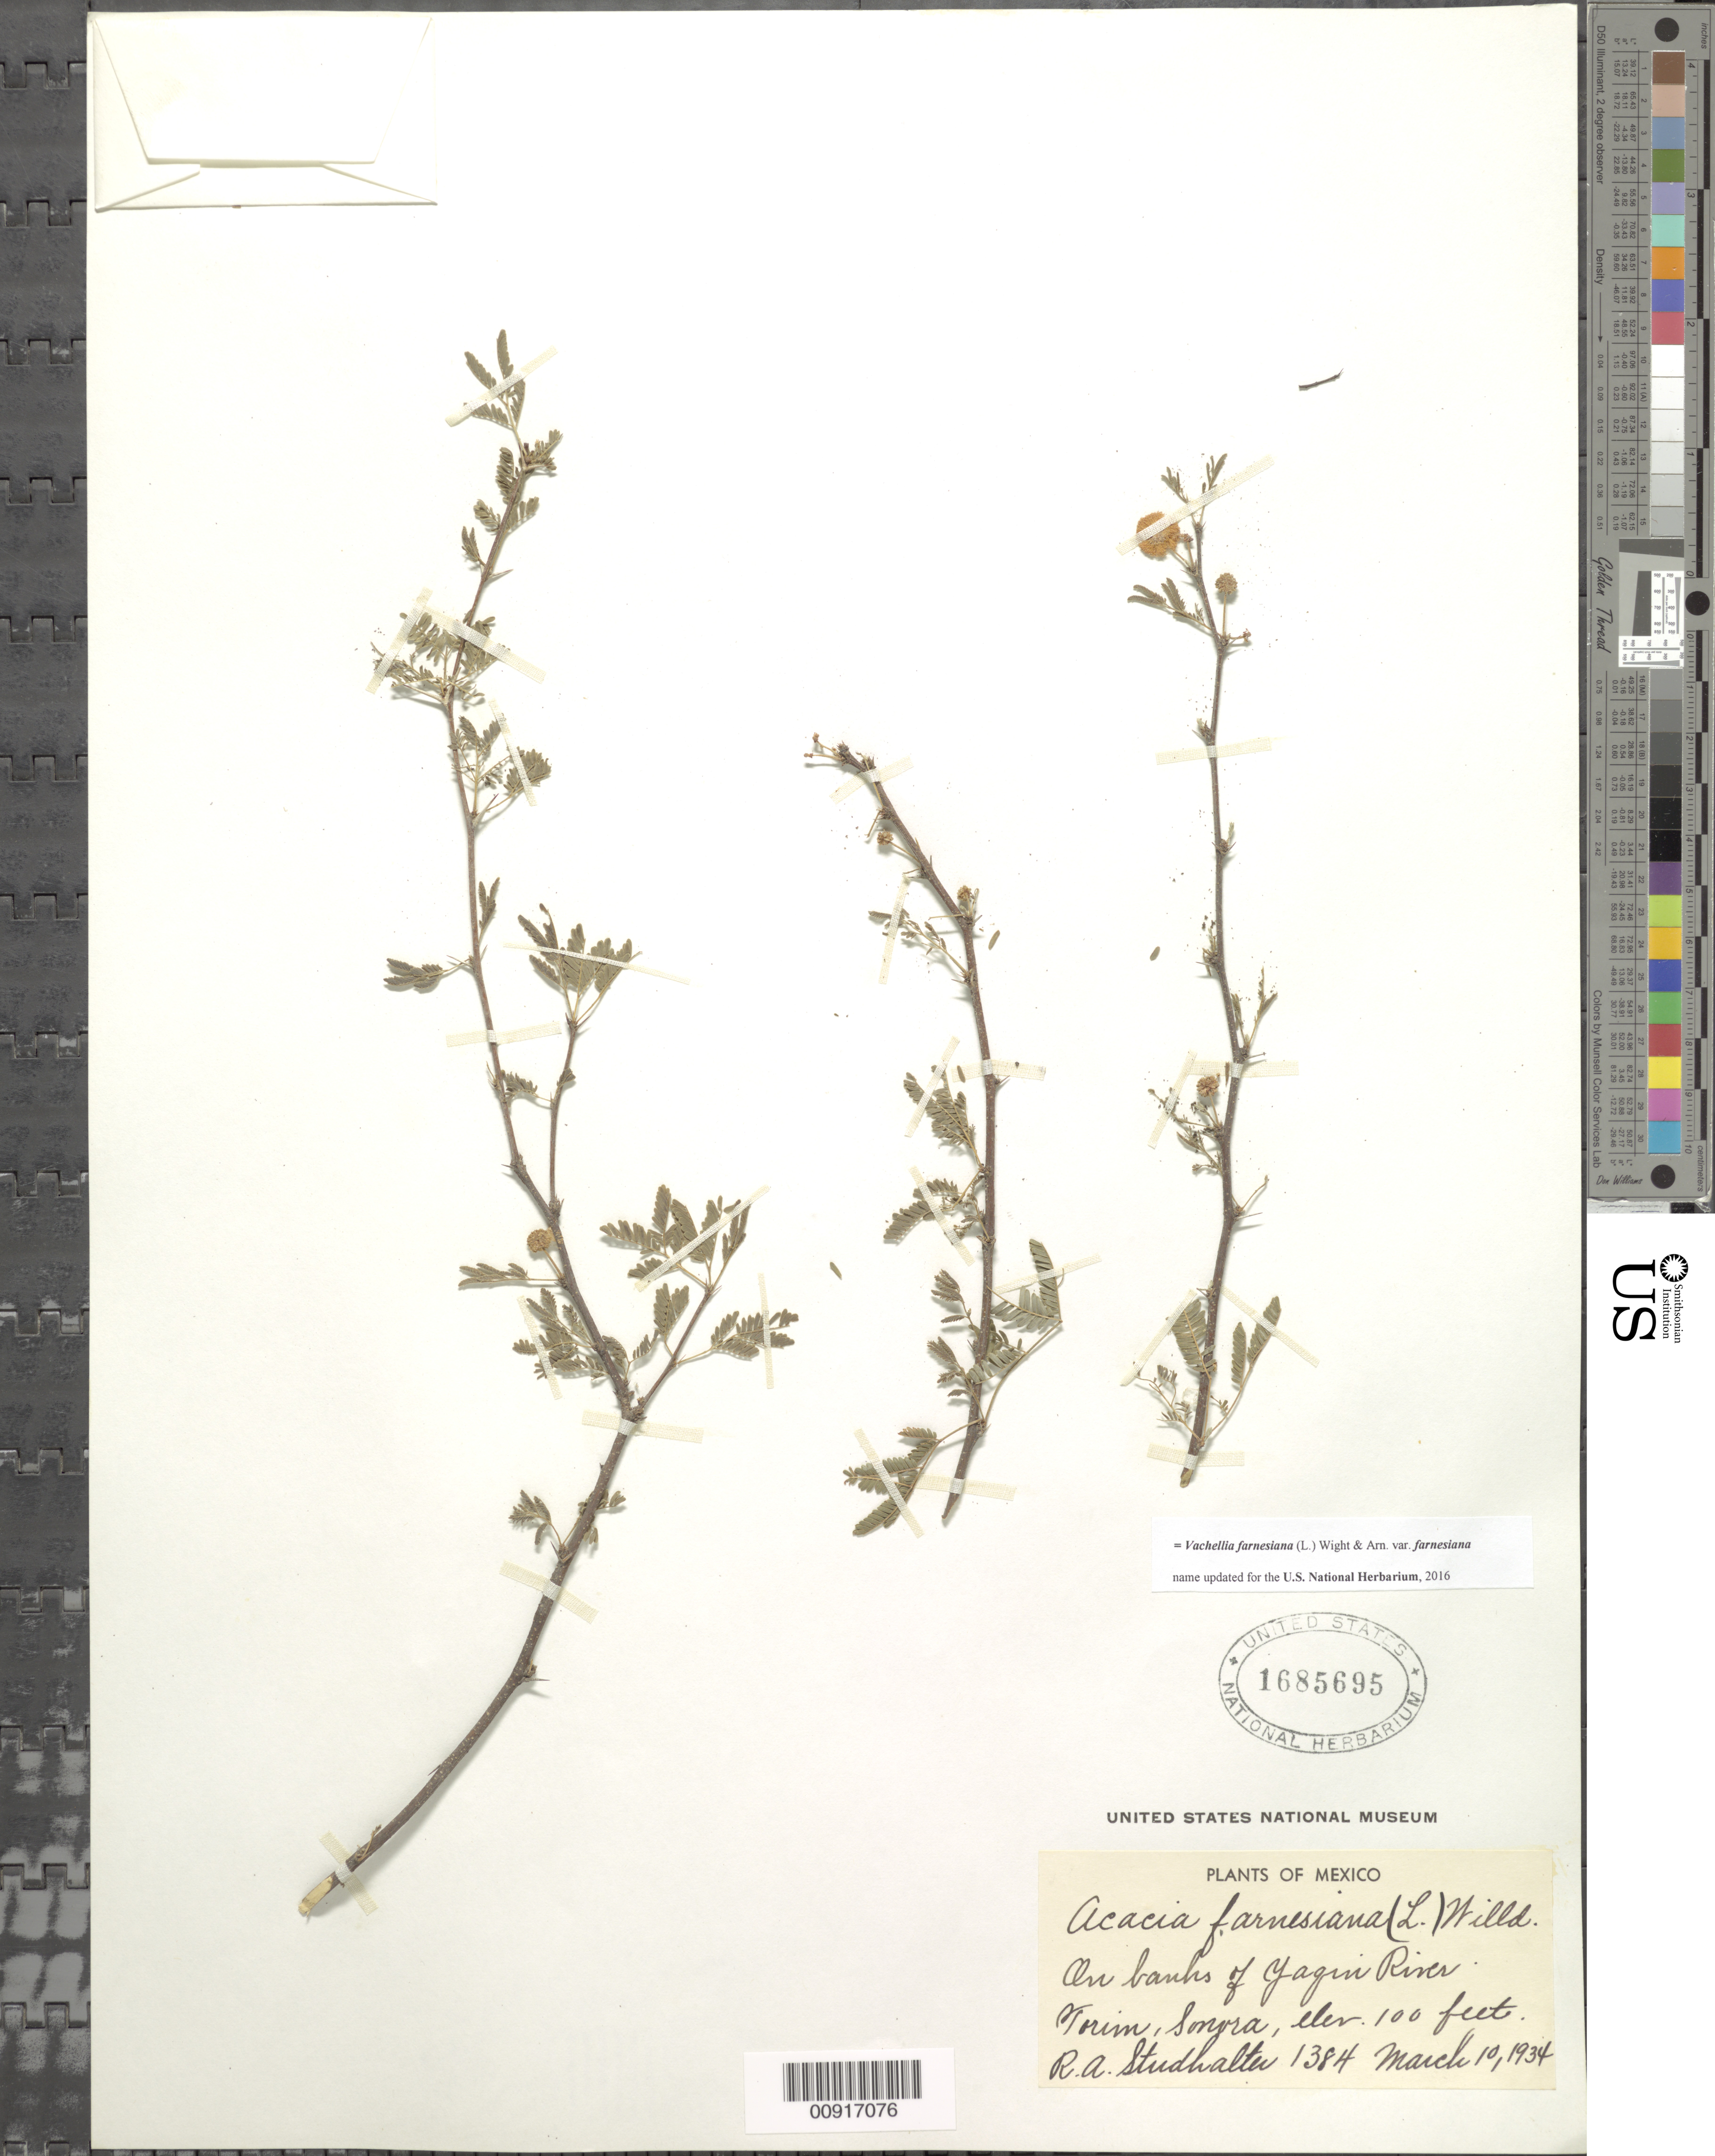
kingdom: Plantae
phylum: Tracheophyta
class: Magnoliopsida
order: Fabales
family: Fabaceae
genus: Vachellia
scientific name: Vachellia farnesiana var. farnesiana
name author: (L.) Wight & Arn.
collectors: R. Studhalter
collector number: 1384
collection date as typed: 10 Mar 1934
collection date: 1934-03-10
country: Mexico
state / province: Sonora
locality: On banks of Yaqui river. Torim [sic], Sonora.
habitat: On banks of river.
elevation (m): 30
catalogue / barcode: US 1685695